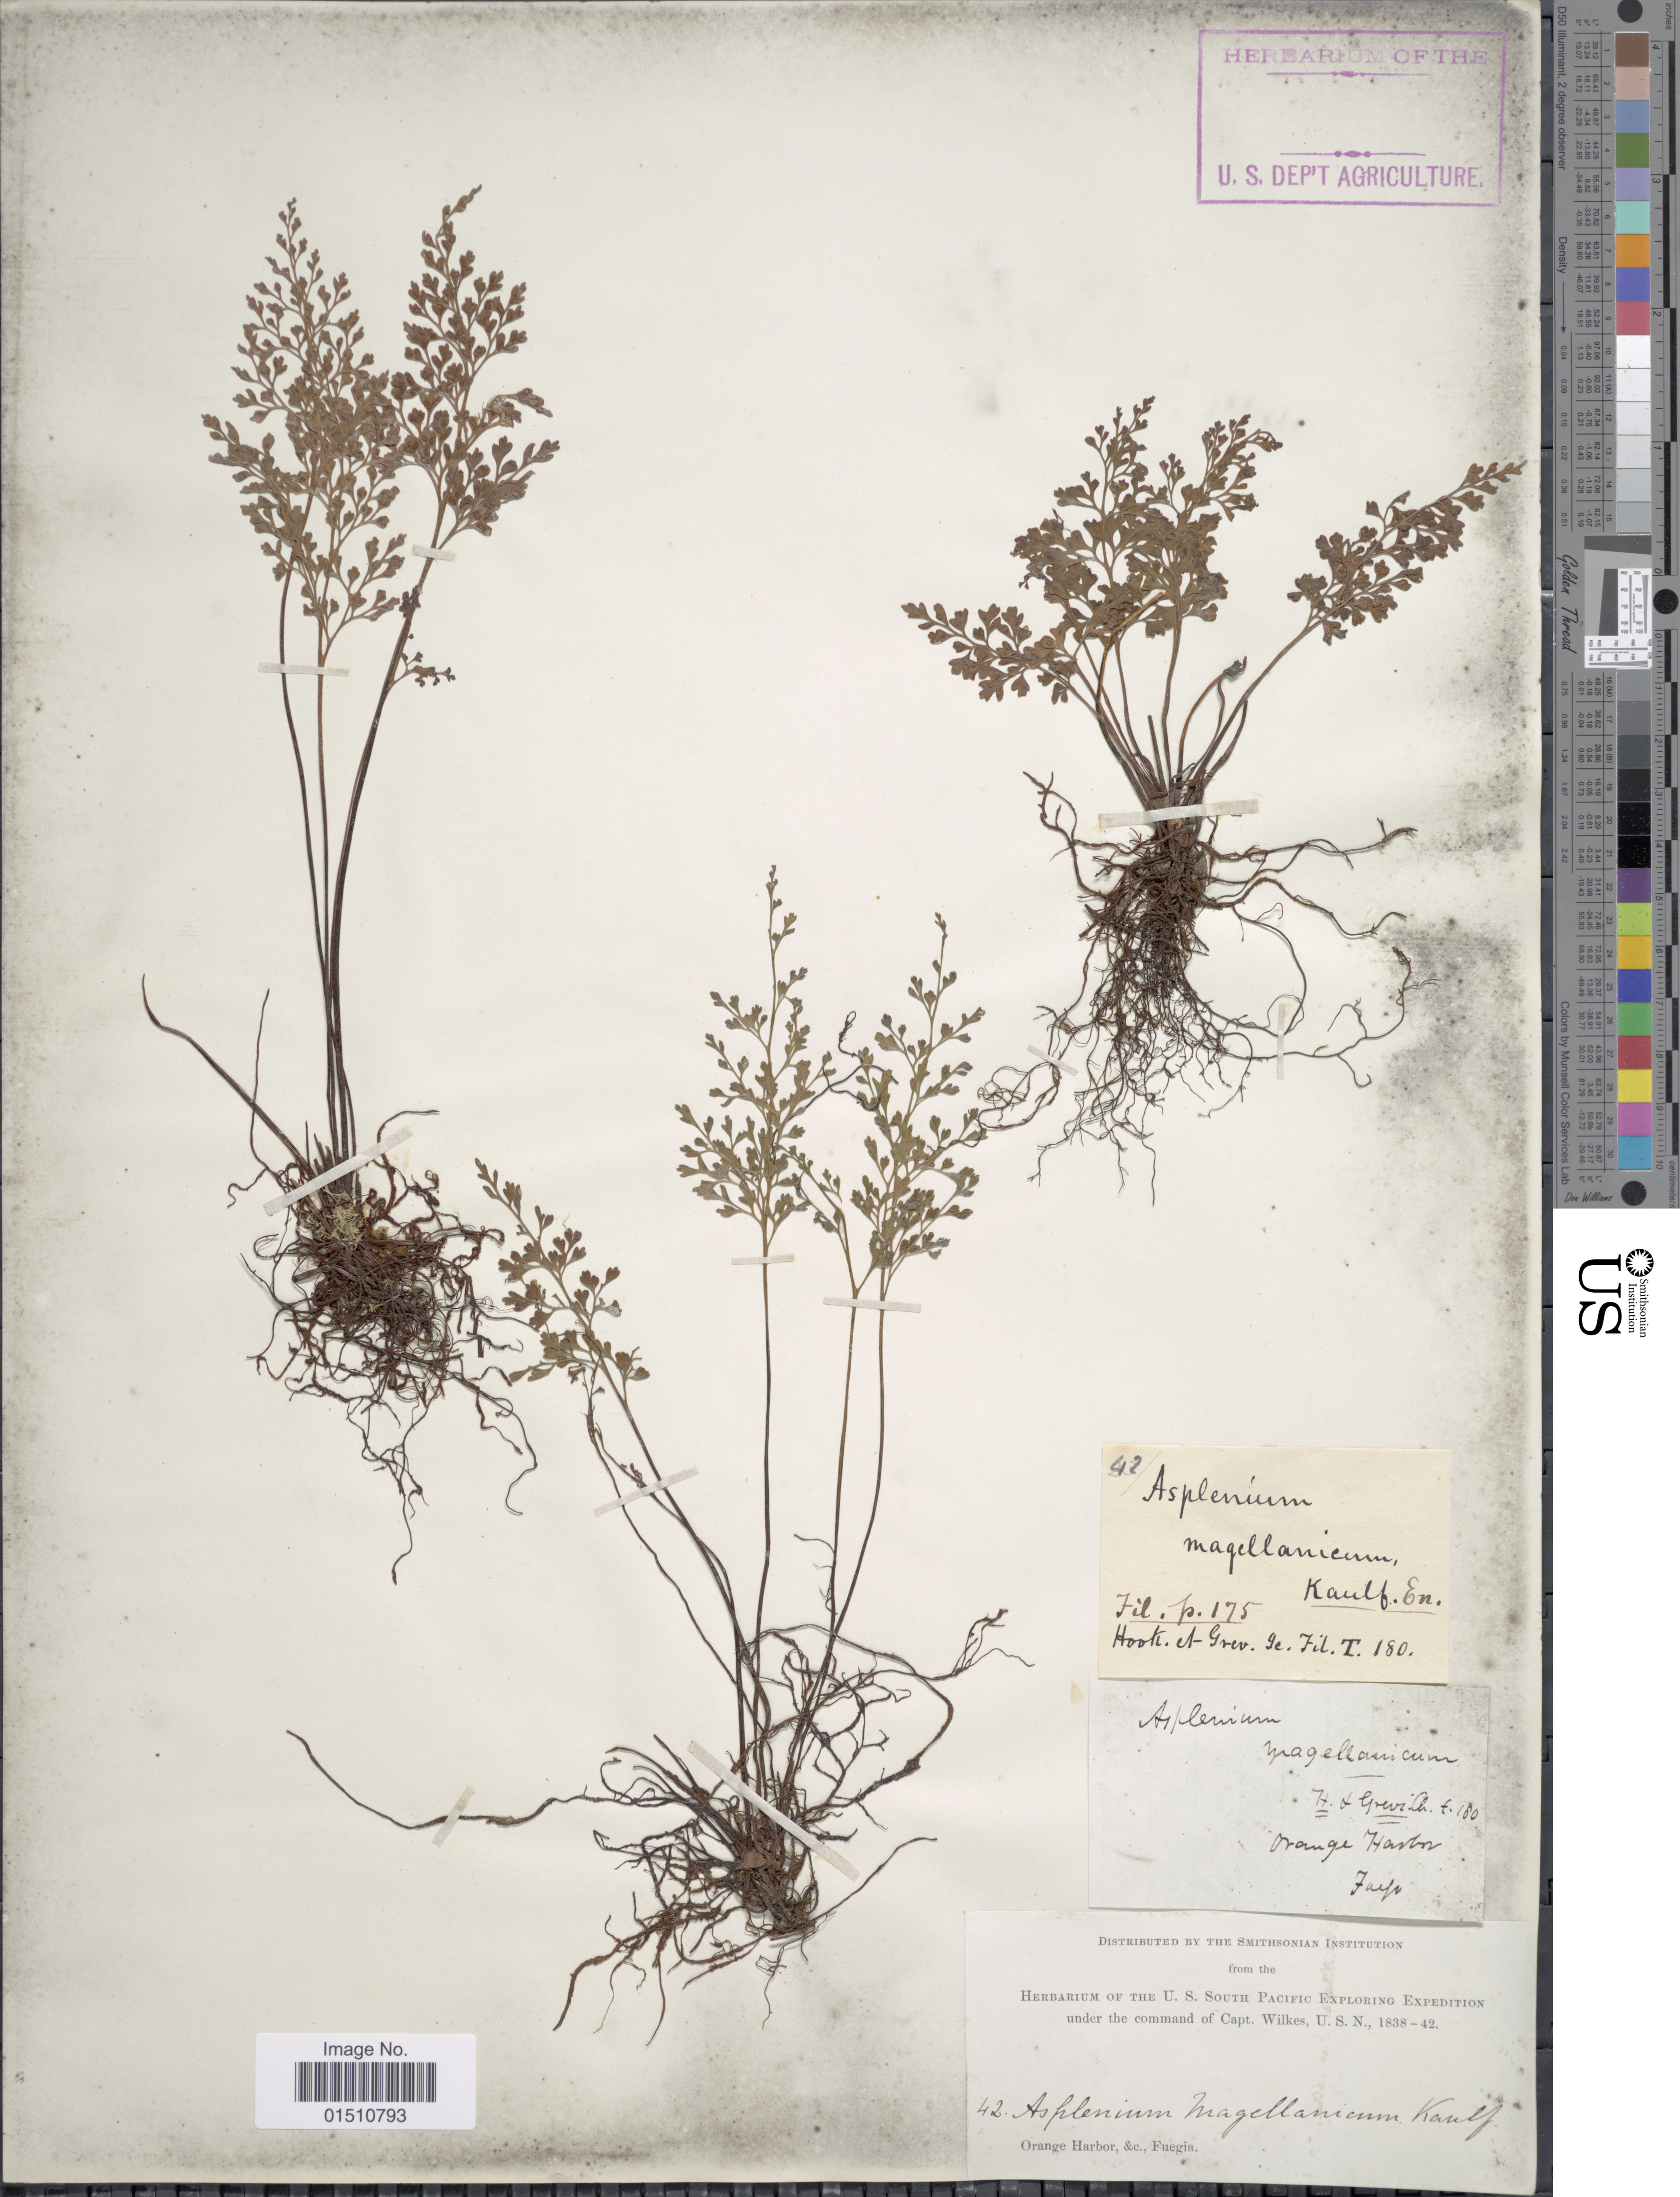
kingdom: Plantae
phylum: Tracheophyta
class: Polypodiopsida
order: Polypodiales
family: Aspleniaceae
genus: Asplenium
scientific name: Asplenium dareoides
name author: Desv.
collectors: ex herb. U. S. South Pacific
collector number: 42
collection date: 1838/1842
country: Chile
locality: Orange Harbor, &c., Fuegia.